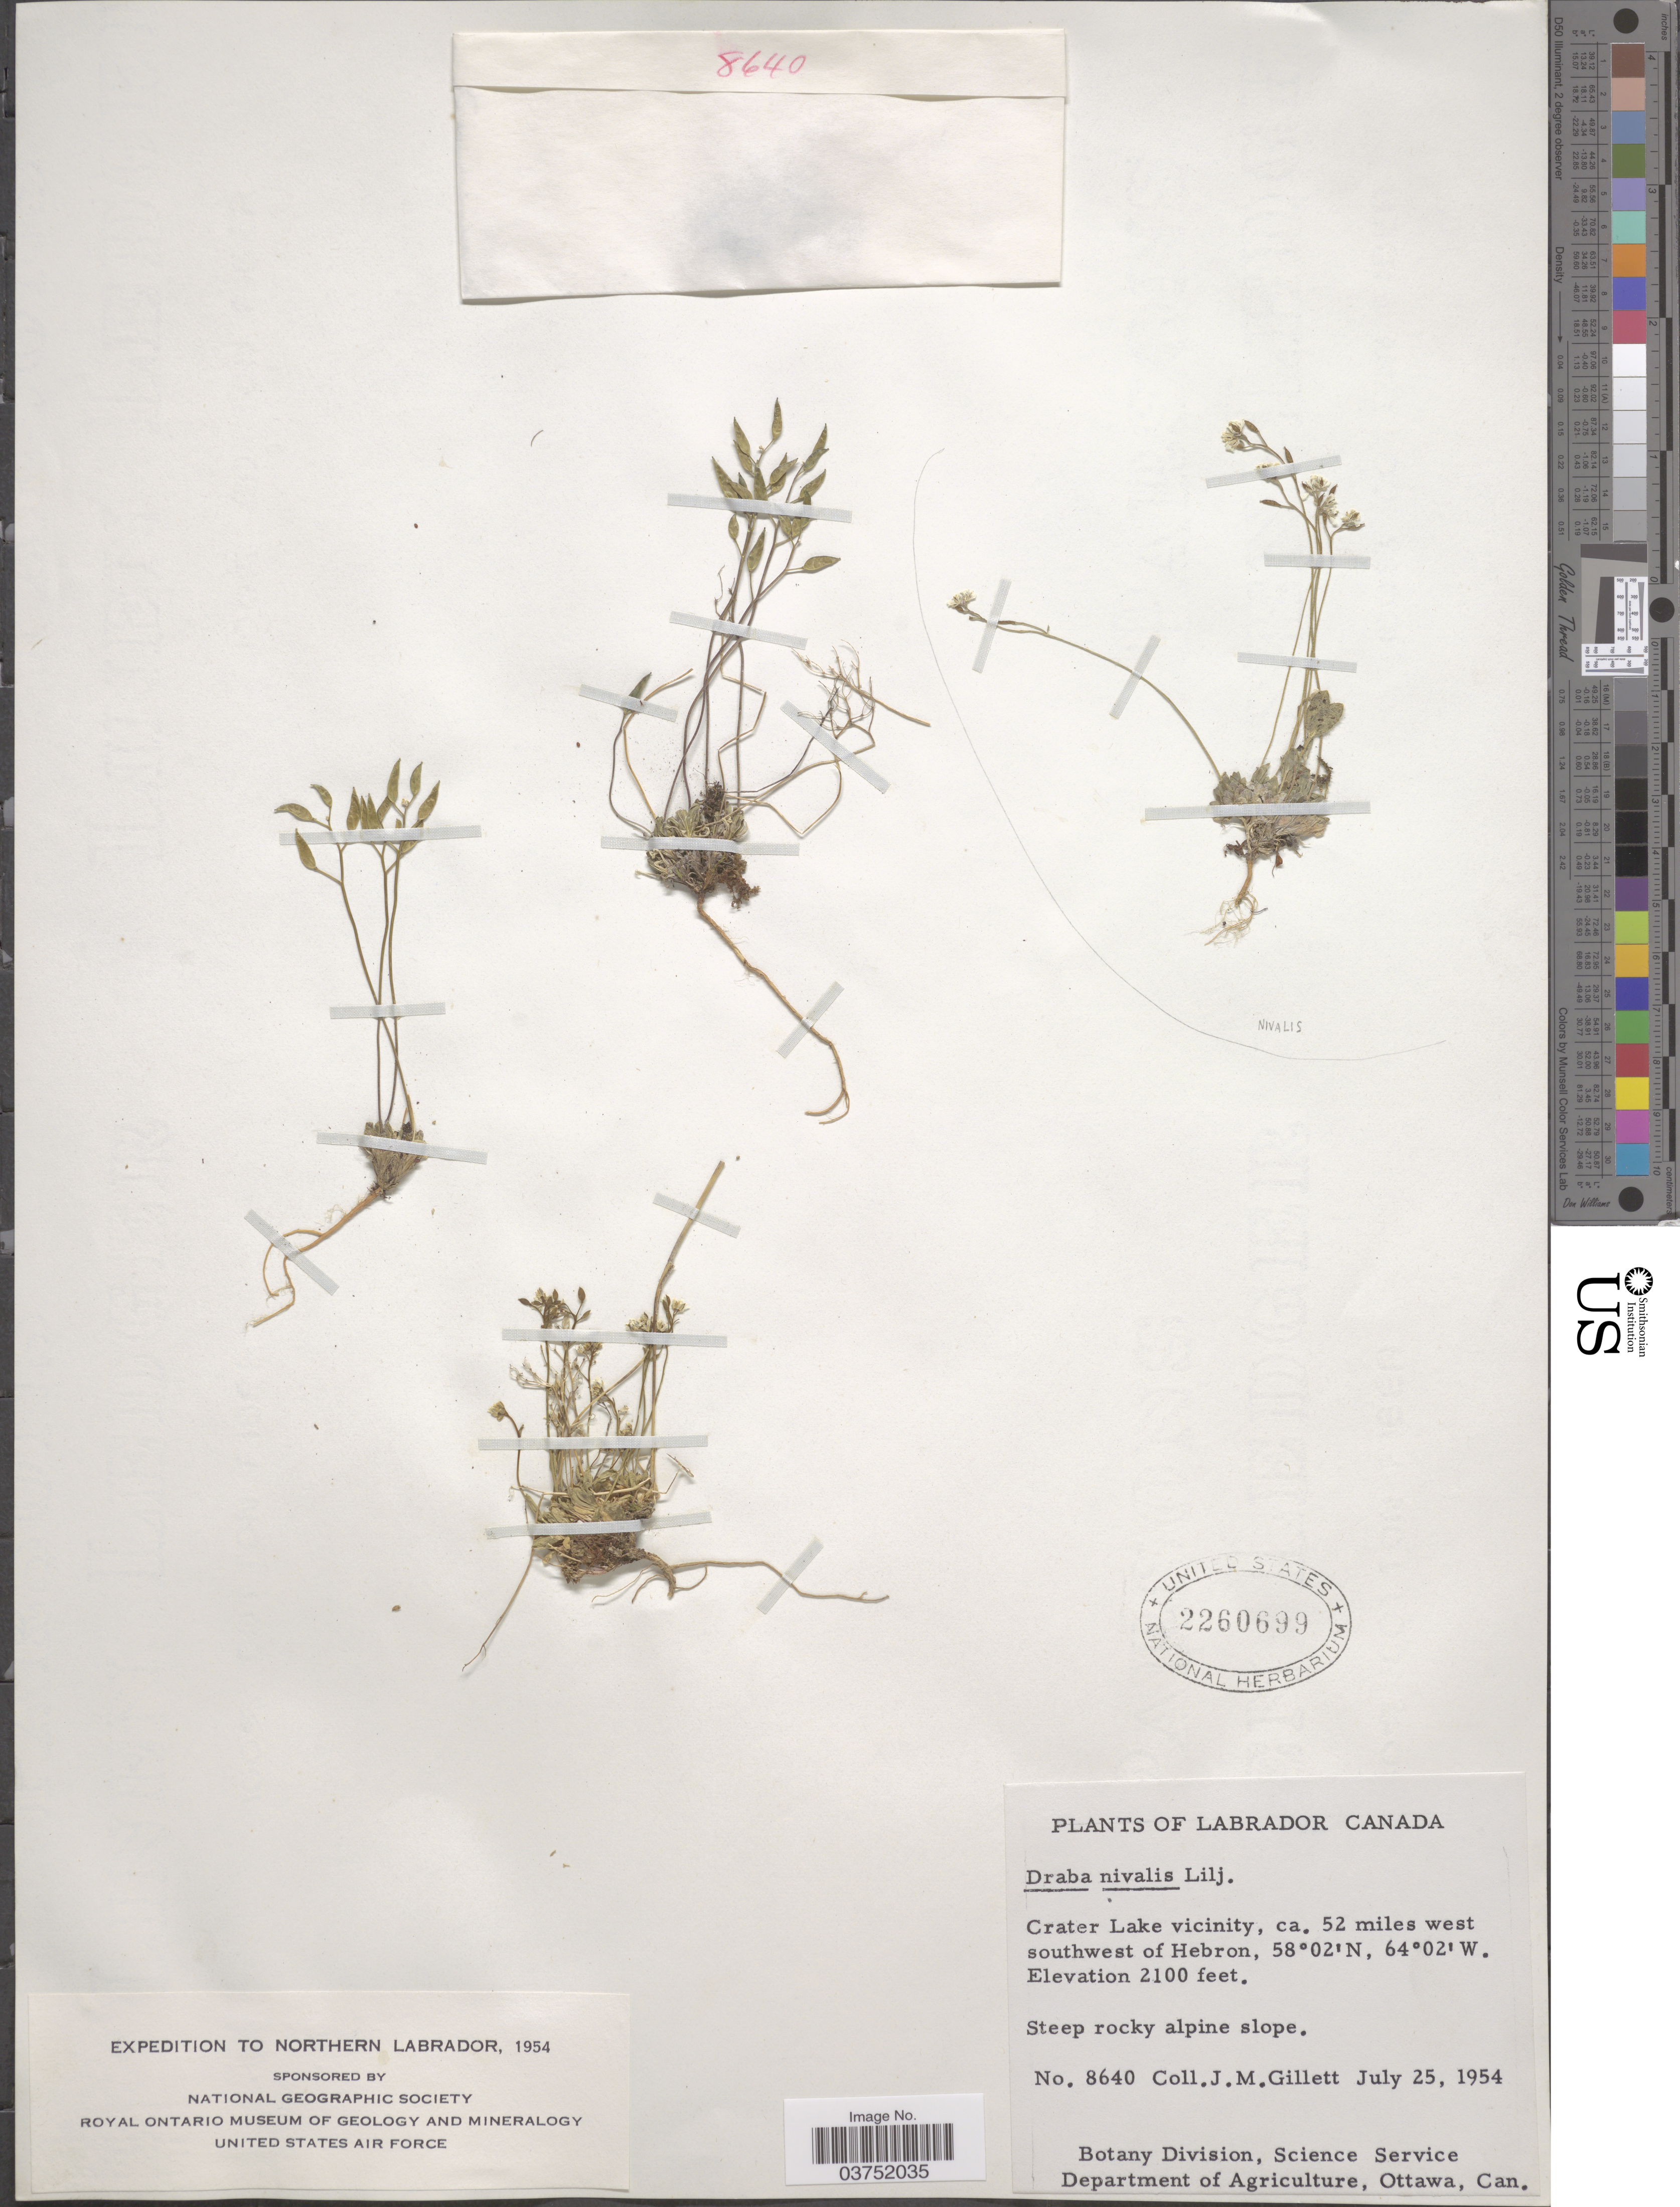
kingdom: Plantae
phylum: Tracheophyta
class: Magnoliopsida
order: Brassicales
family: Brassicaceae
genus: Draba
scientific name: Draba nivalis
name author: Lilj.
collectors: J. M. Gillett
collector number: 8640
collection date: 1954-07-25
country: Canada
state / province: Newfoundland and Labrador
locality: Labrador. Crater Lake vicinity, ca. 52 miles west southwest of Hebron.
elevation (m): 640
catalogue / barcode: US 2260699